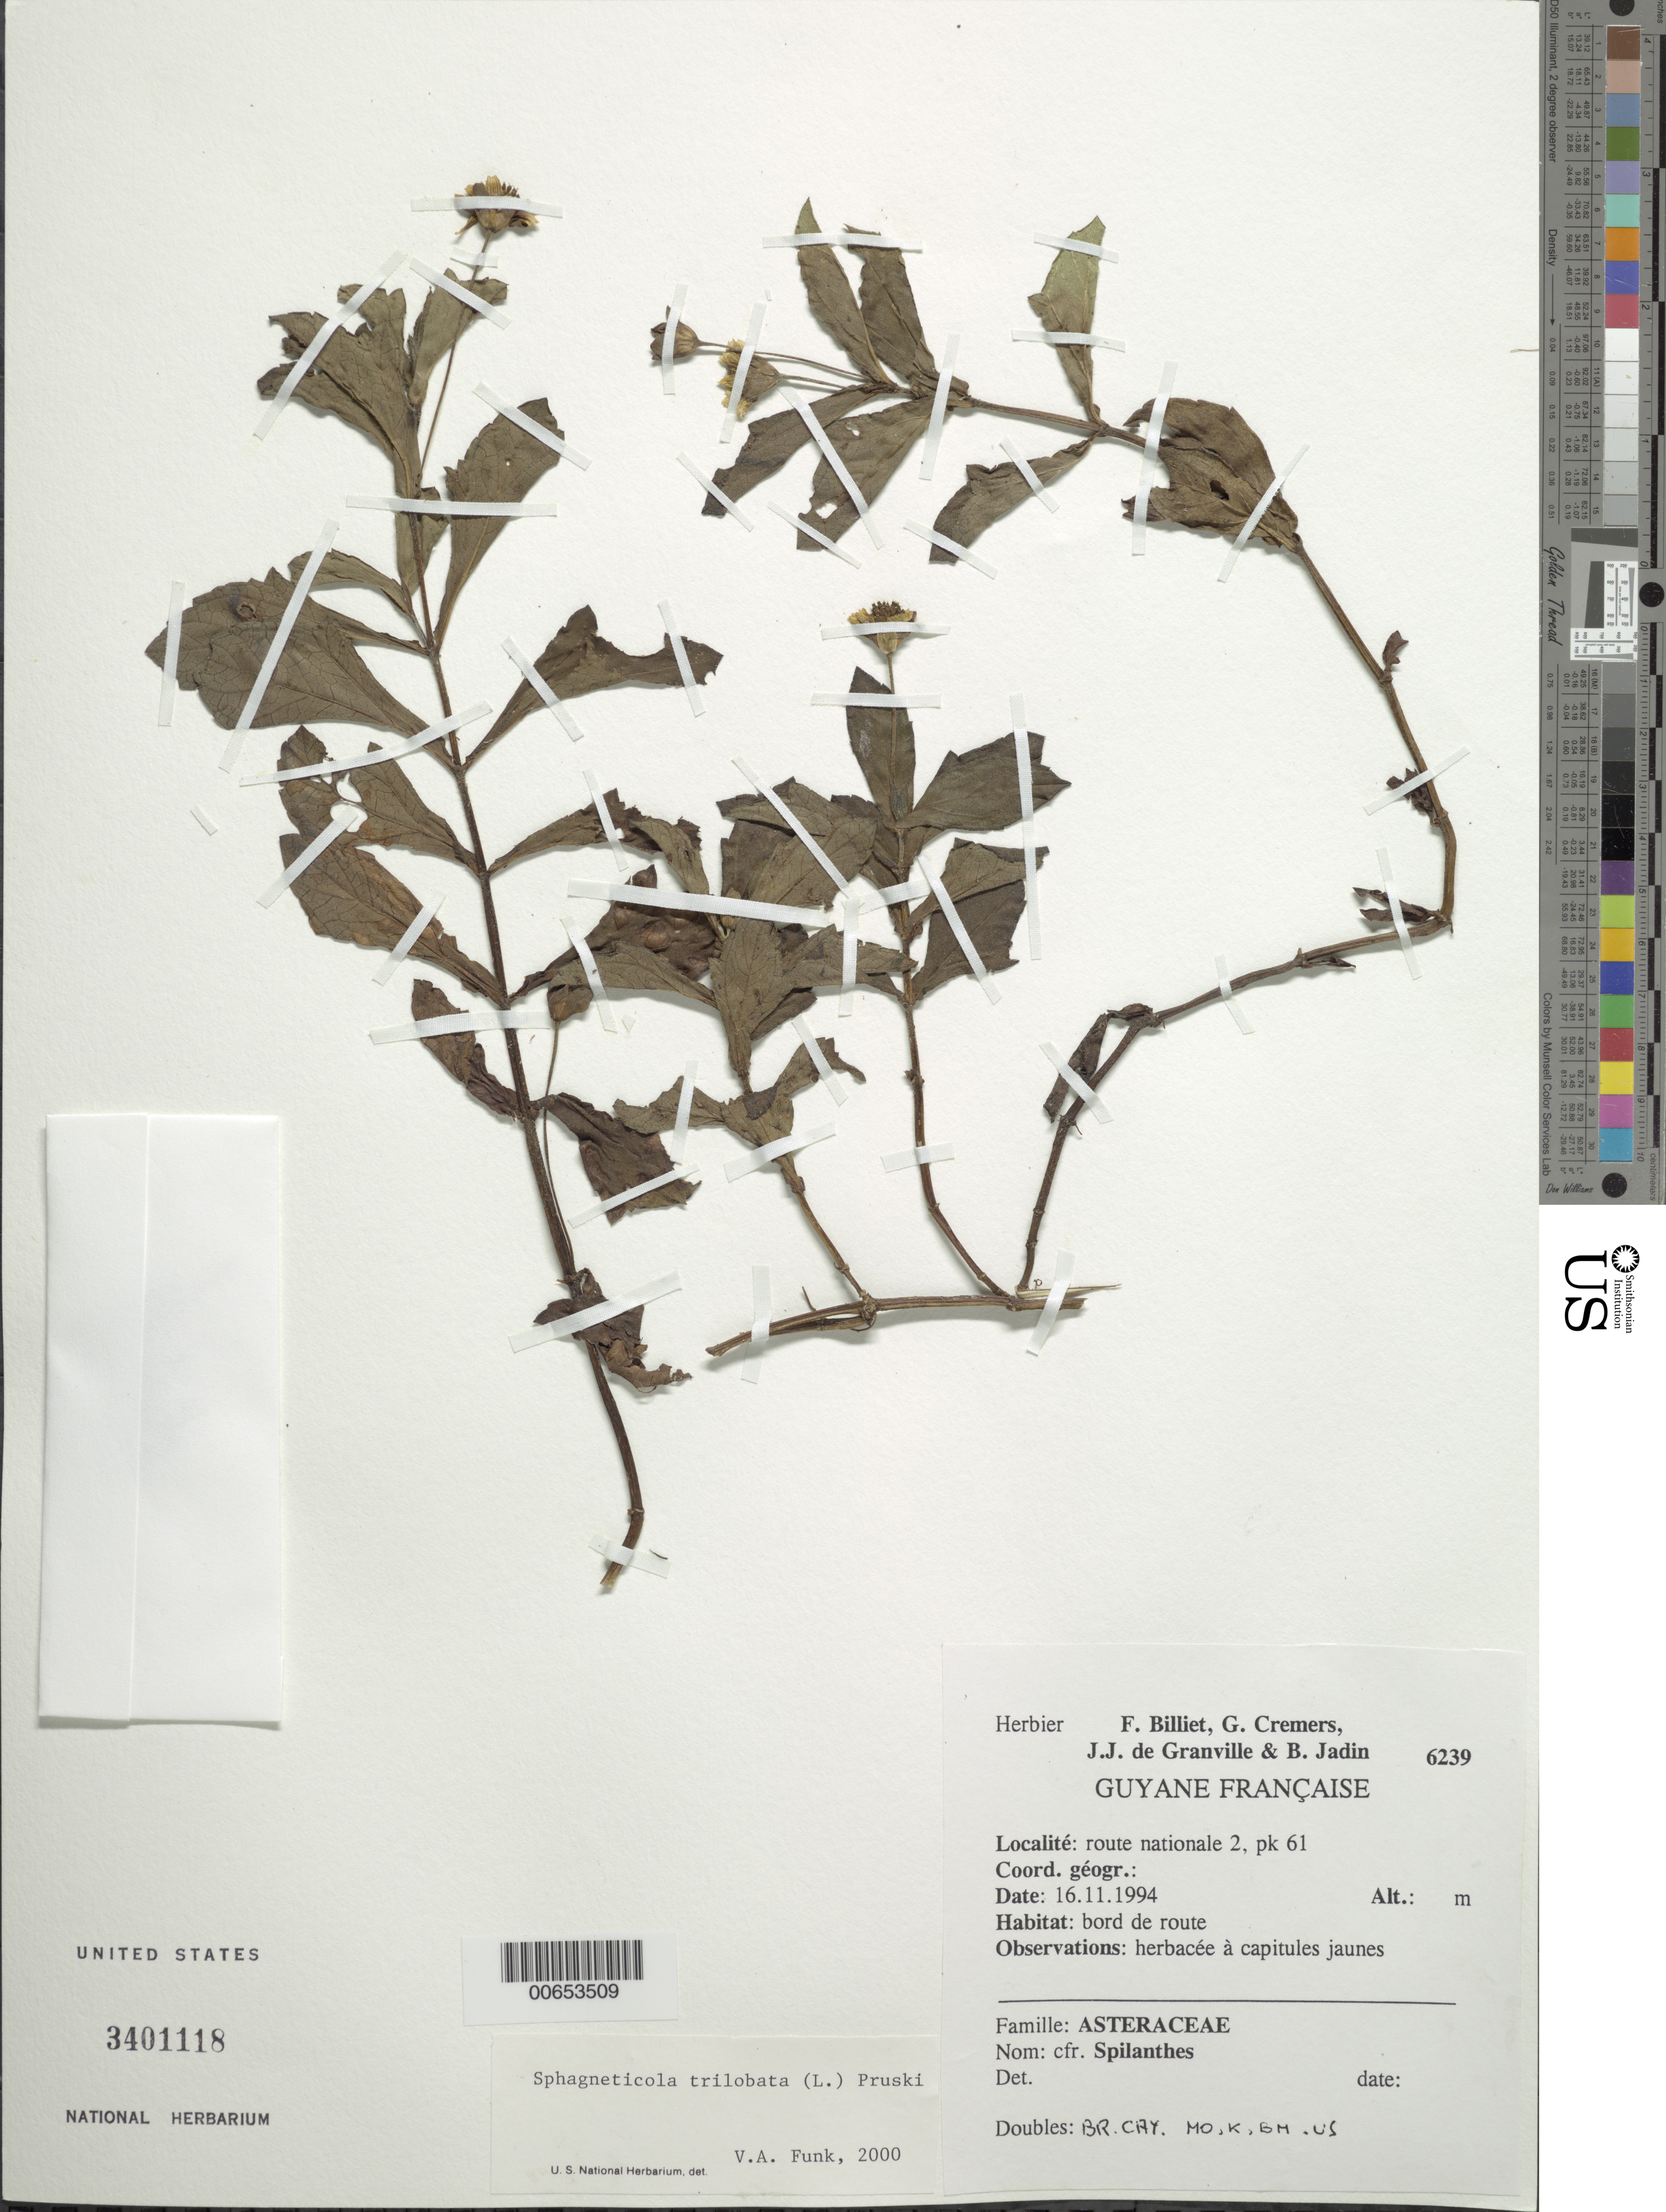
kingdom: Plantae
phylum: Tracheophyta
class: Magnoliopsida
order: Asterales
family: Asteraceae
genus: Sphagneticola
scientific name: Sphagneticola trilobata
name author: (L.) Pruski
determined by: Funk, Vicki A., (BOT), Smithsonian Institution - National Museum of Natural History (UNITED STATES)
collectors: F. Billiet, G. Cremers, B. Bordenave, J.-J. de Granville & B. Jadin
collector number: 6239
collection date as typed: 16-Nov-94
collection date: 1994-11-16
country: French Guiana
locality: Route nationale 2, pk 61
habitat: Border of road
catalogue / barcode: US 3401118